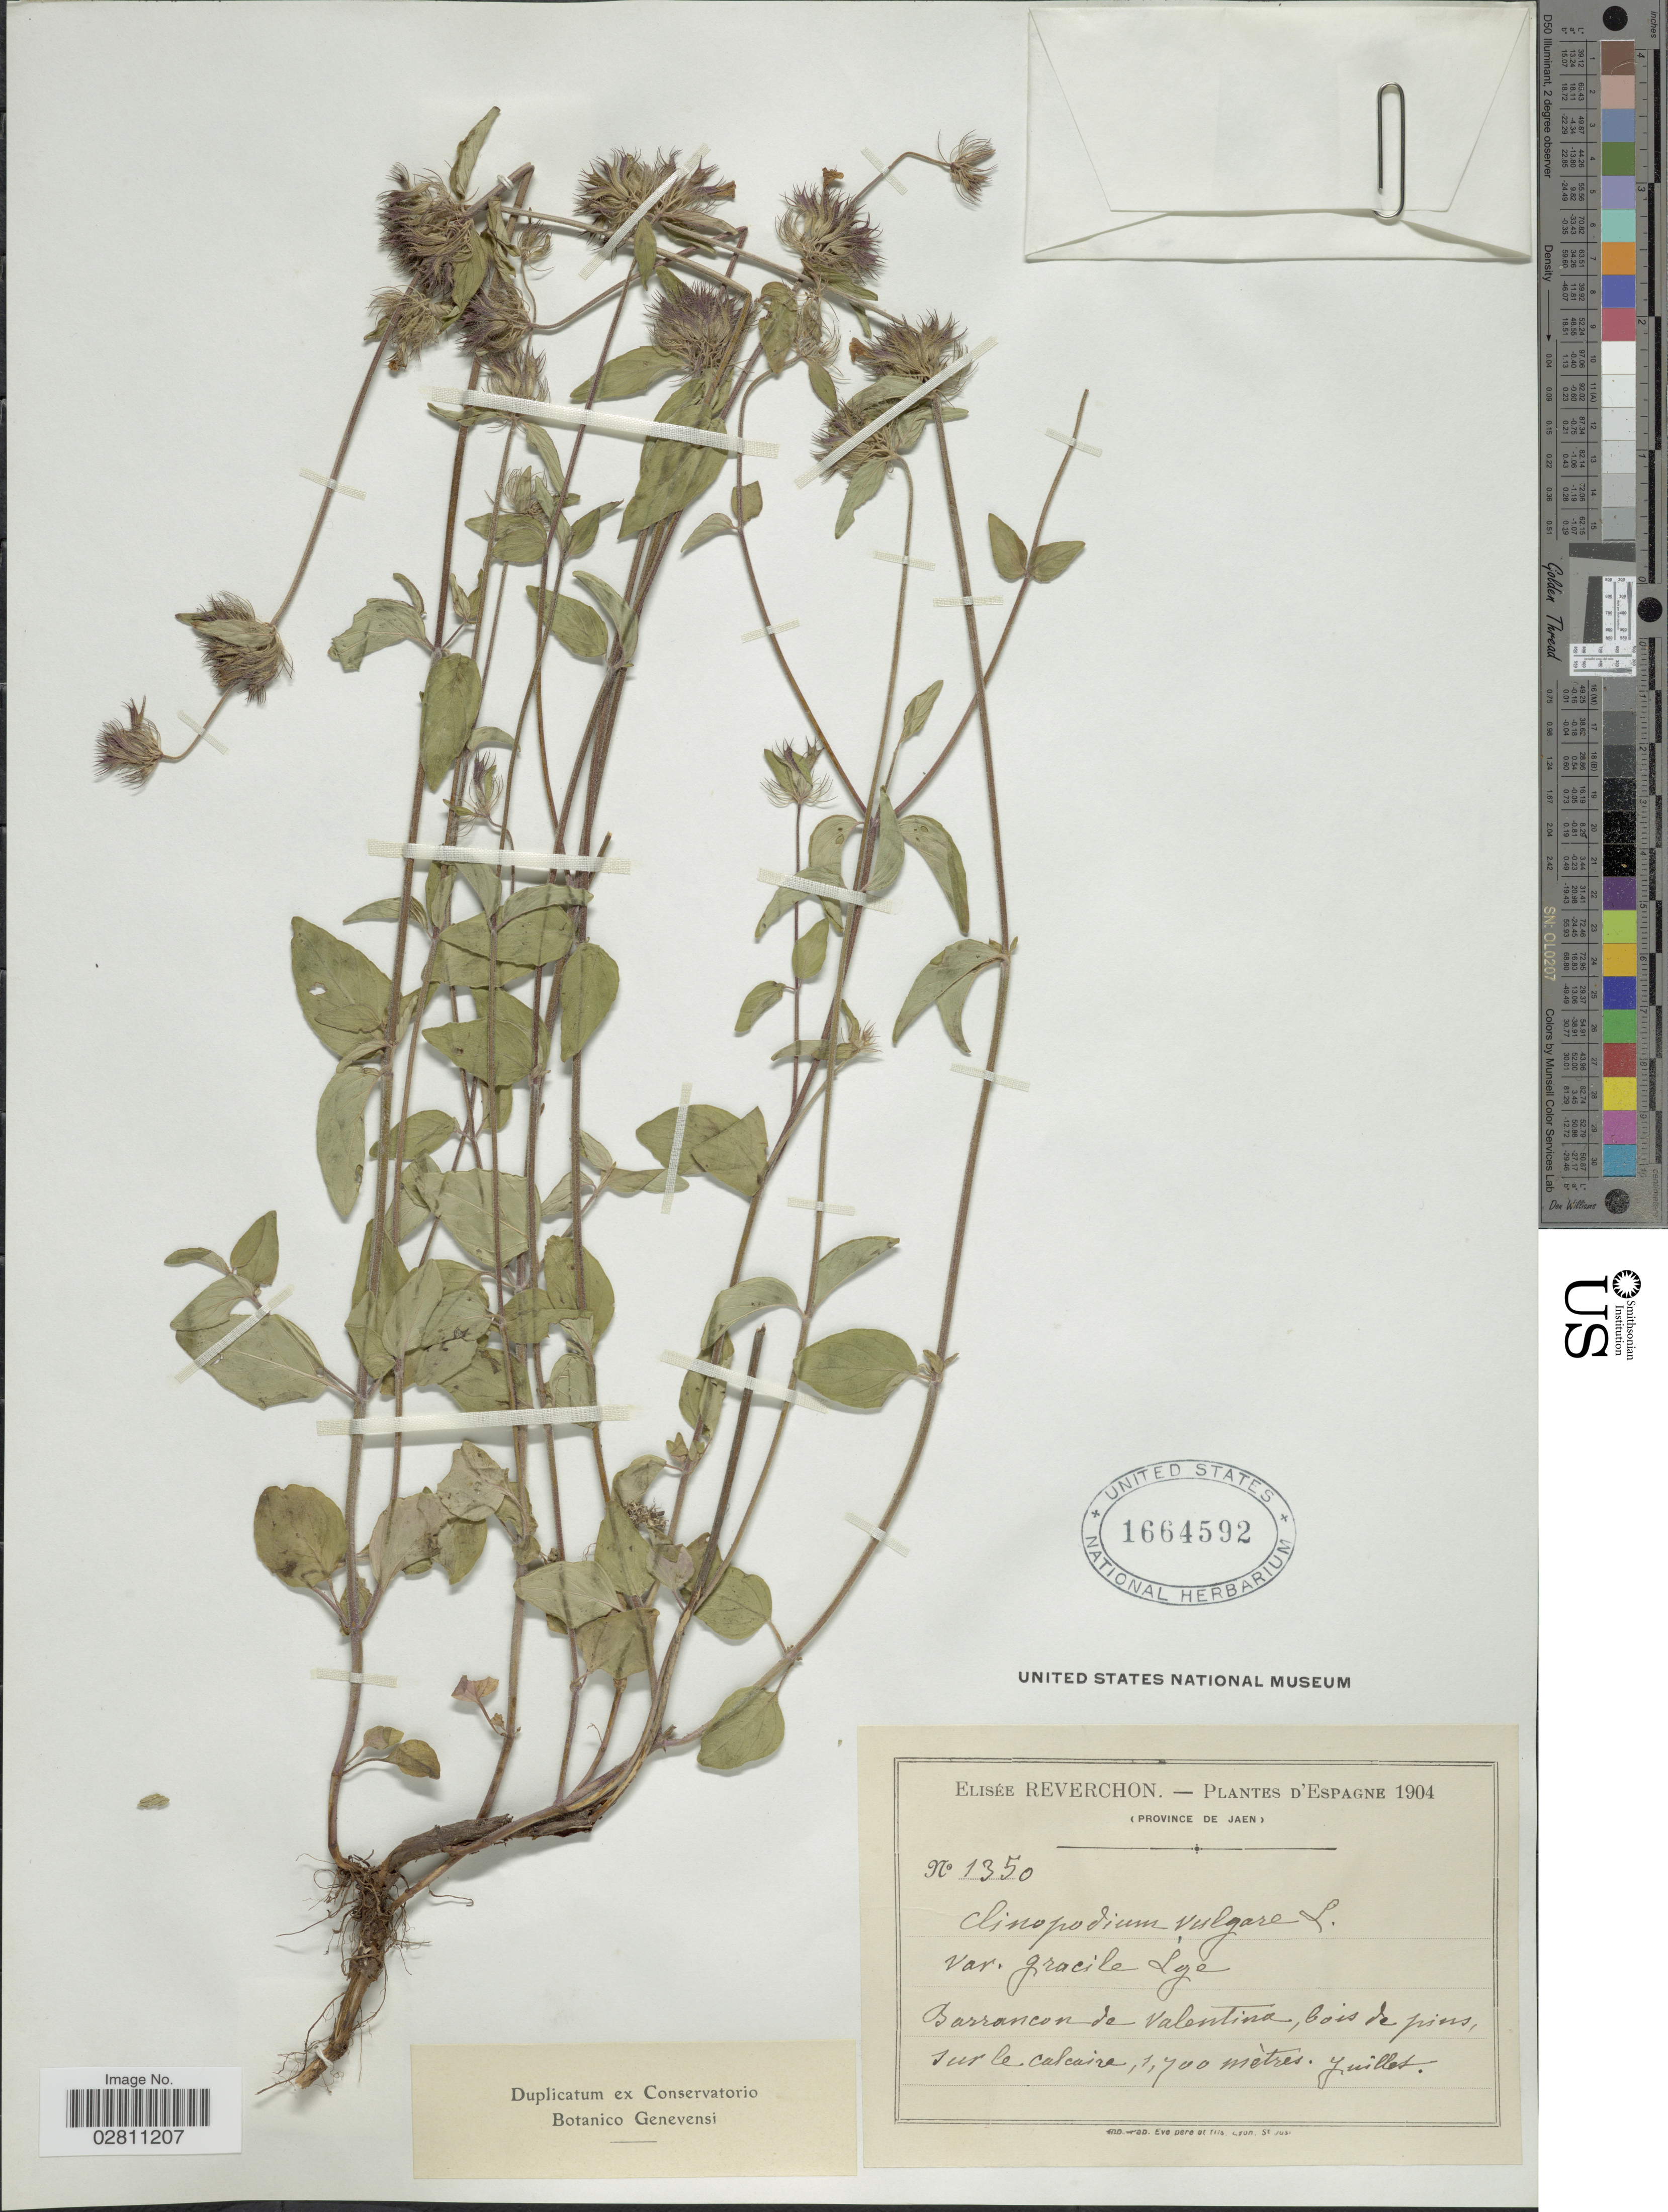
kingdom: Plantae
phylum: Tracheophyta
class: Magnoliopsida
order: Lamiales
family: Lamiaceae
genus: Clinopodium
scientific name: Clinopodium vulgare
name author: L.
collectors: E. Reverchon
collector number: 1350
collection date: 1904-07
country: Spain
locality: D'Espagne (Province de Jaen), Barrancon de Valentina, bois de pins, sur le calcaire.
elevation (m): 1700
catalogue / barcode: US 1664592